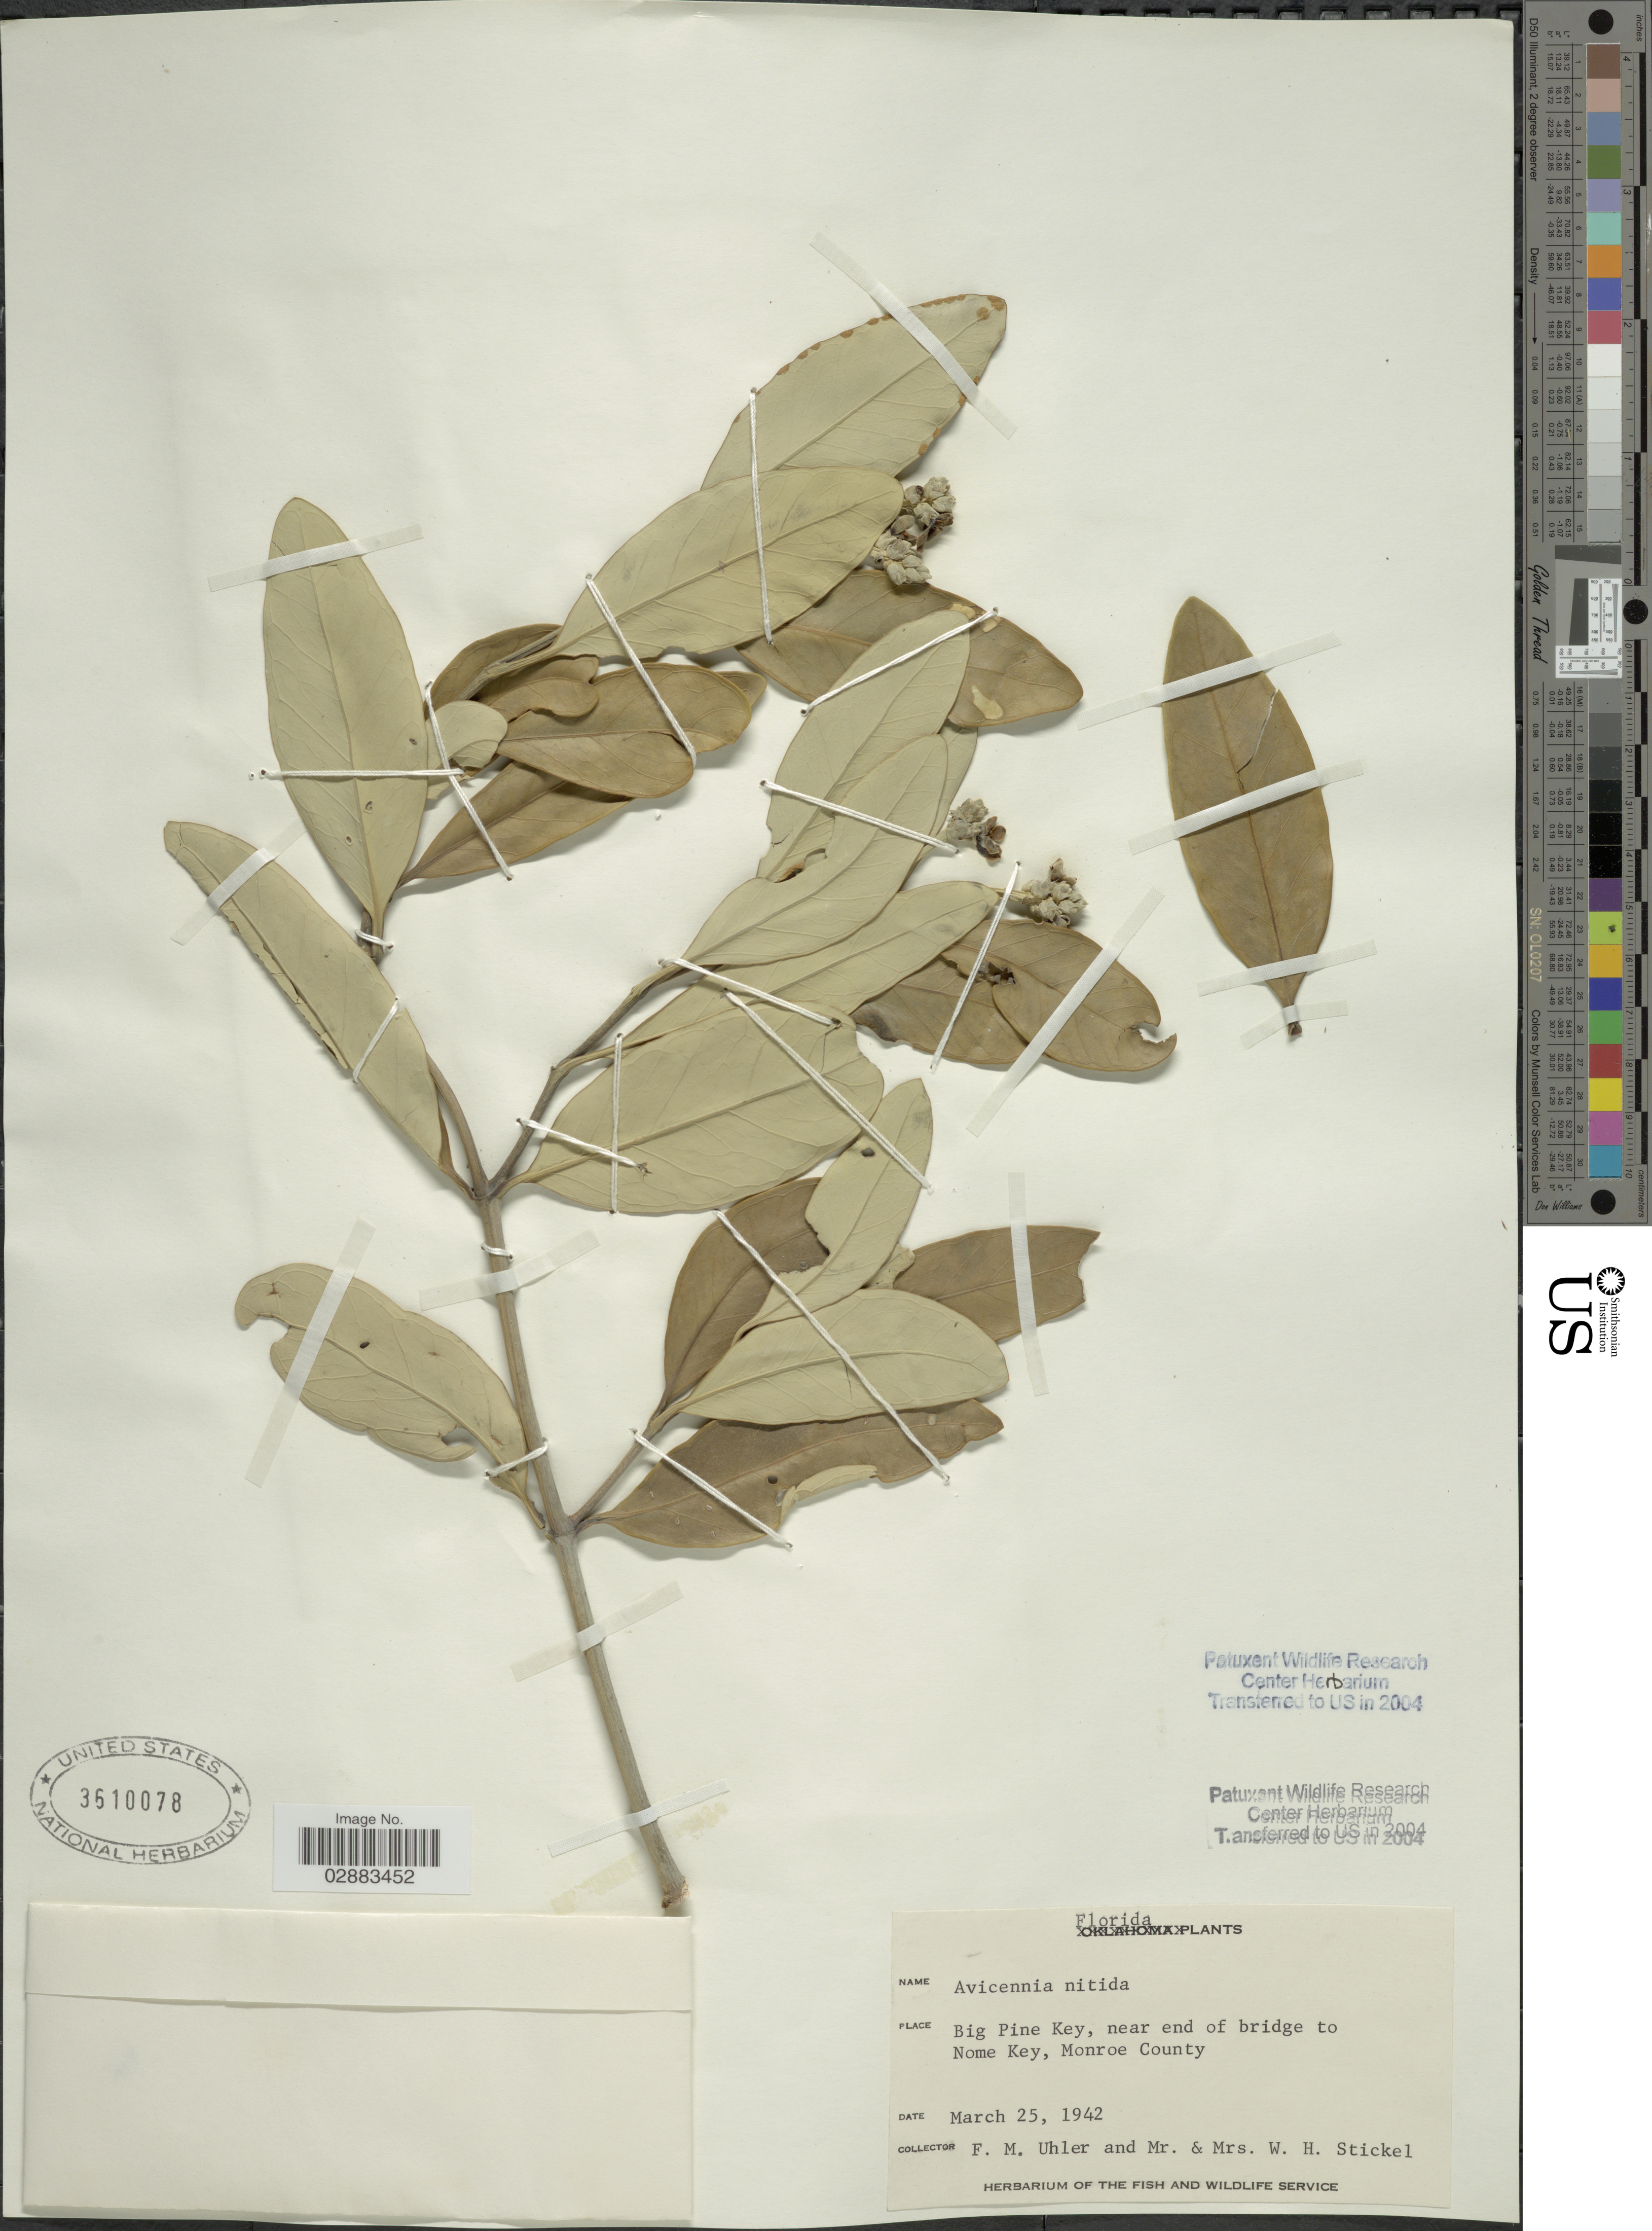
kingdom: Plantae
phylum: Tracheophyta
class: Magnoliopsida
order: Lamiales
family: Acanthaceae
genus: Avicennia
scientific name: Avicennia germinans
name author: (L.) L.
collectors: F. M. Uhler, W. Stickel & W. Stickel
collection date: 1942-03-25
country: United States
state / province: Florida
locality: Big Pine Key, near end of bridge to Nome Key, Monroe County,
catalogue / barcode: US 3610078